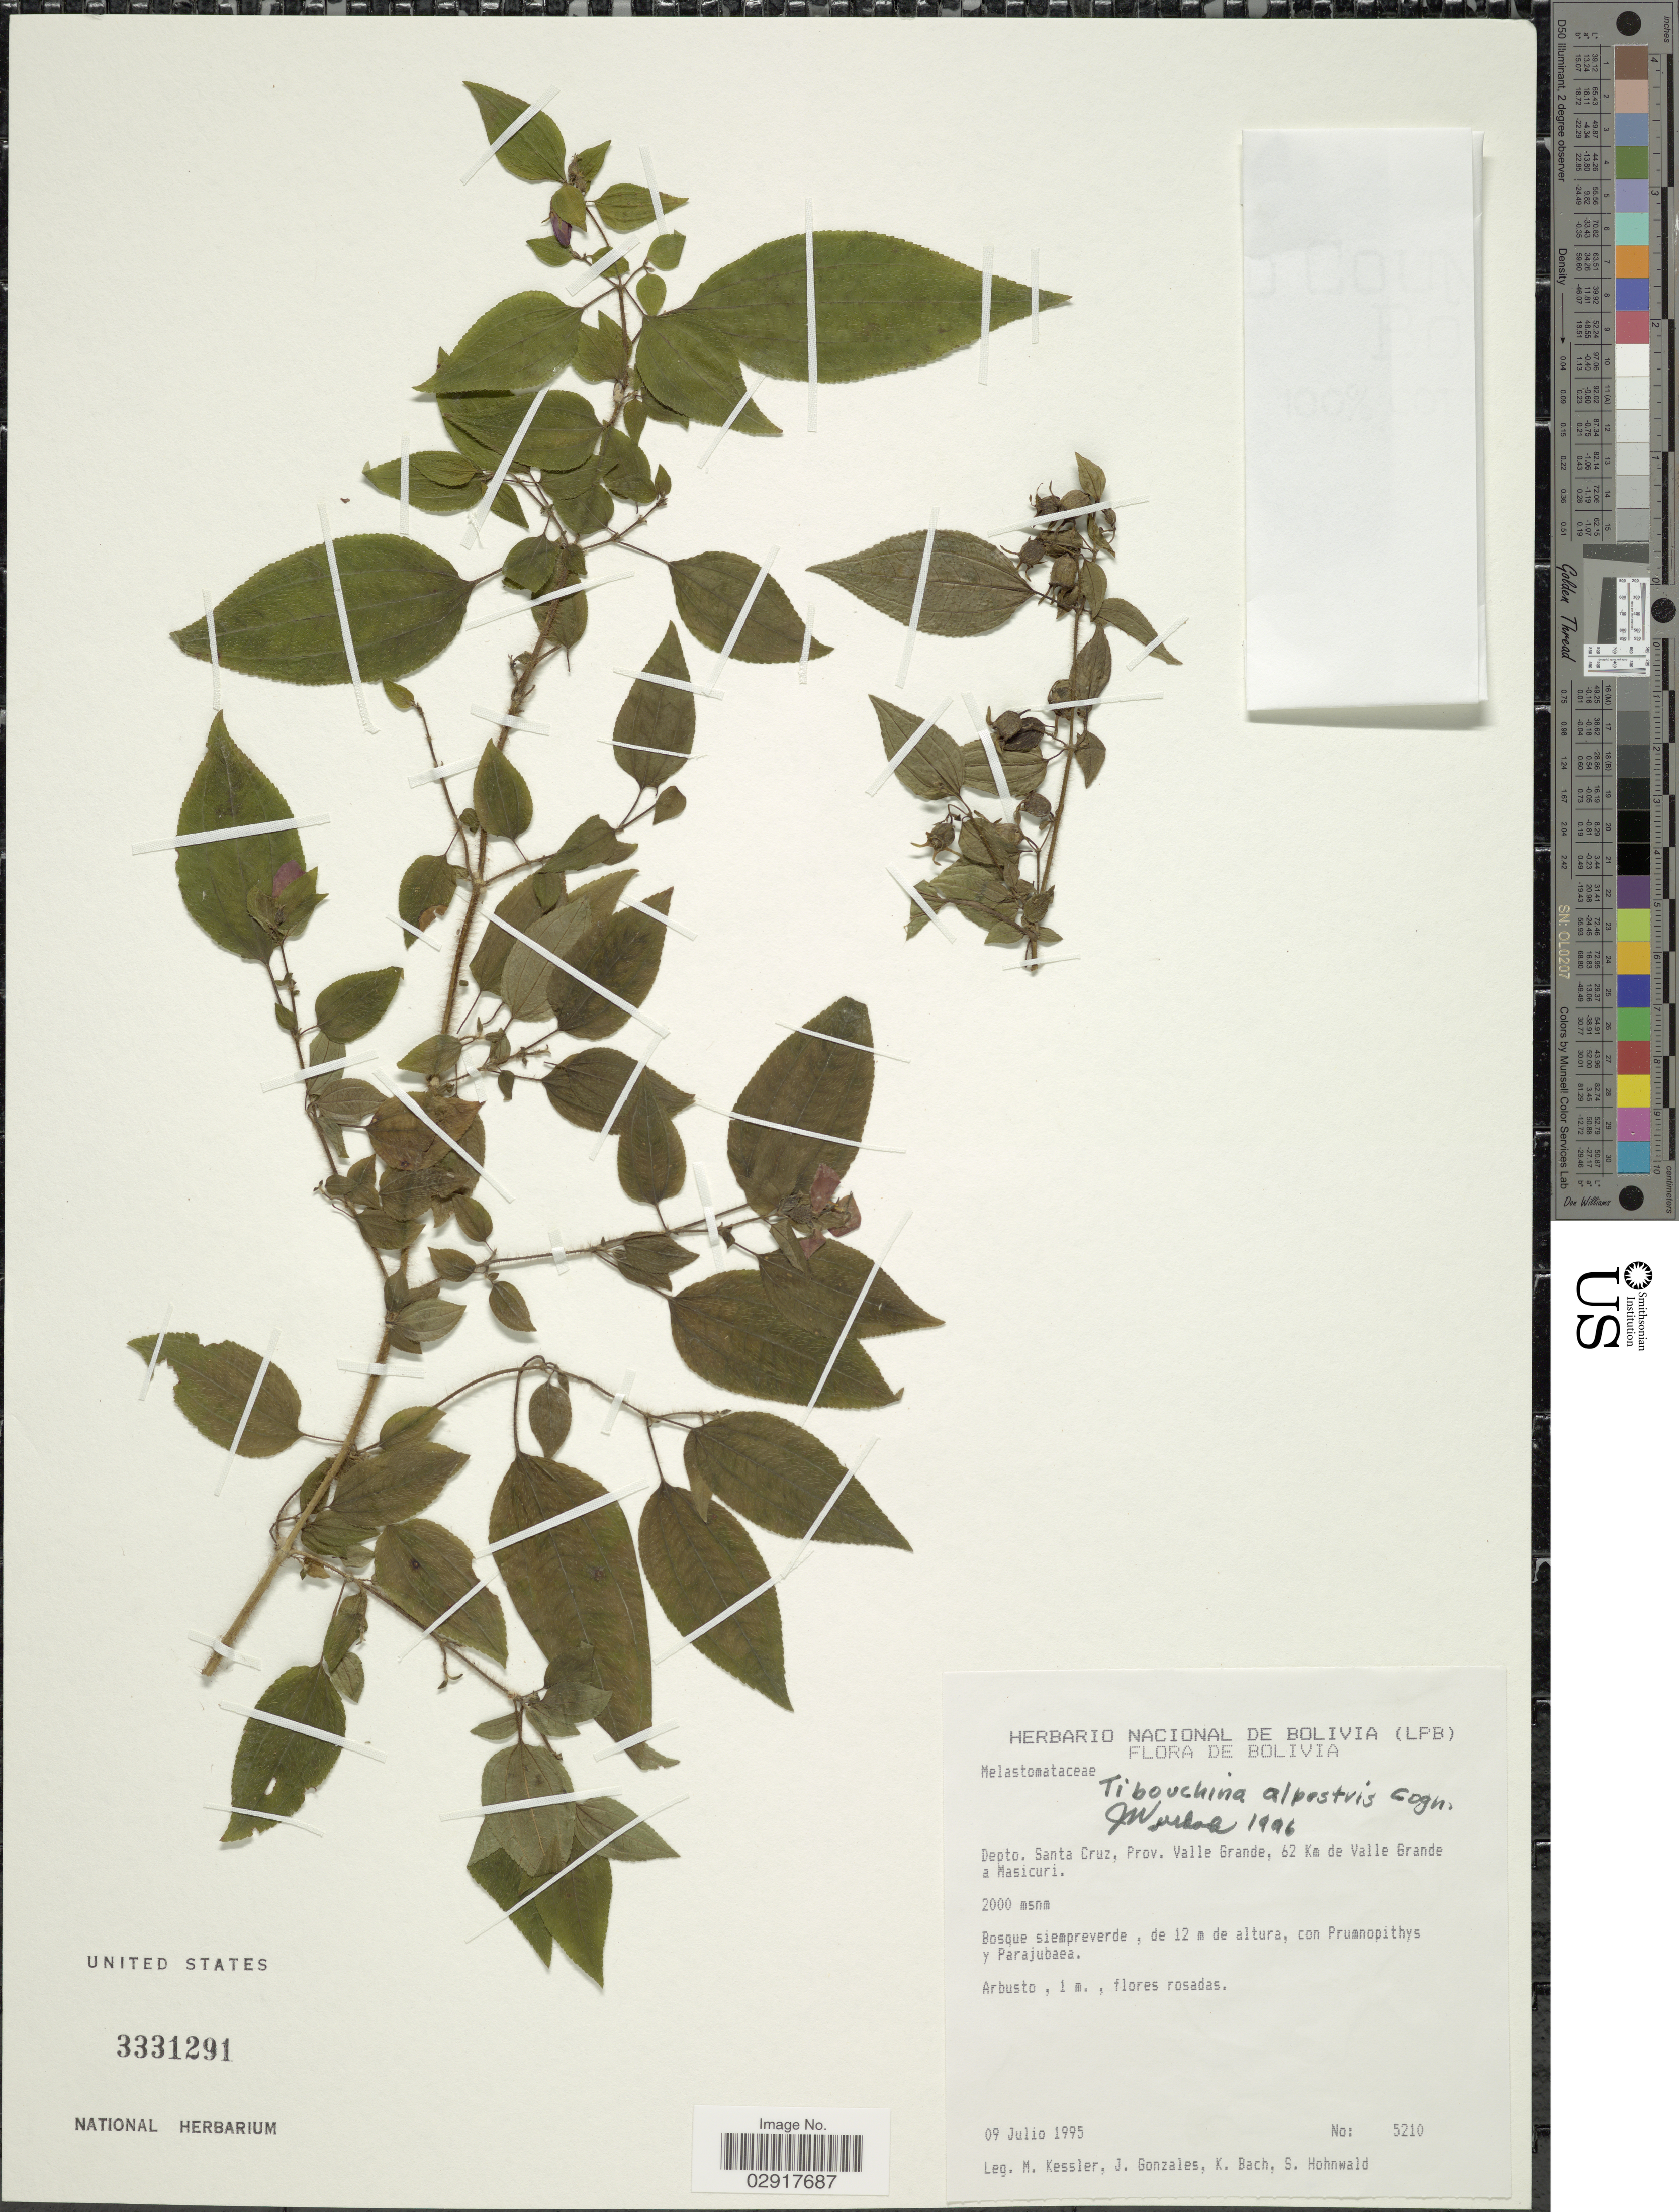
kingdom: Plantae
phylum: Tracheophyta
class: Magnoliopsida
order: Myrtales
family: Melastomataceae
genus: Chaetogastra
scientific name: Chaetogastra brachyphylla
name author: (Gleason) P.J.F. Guim. & Michelang.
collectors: M. Kessler, J. Gonzales, K. Bach & S. Hohnwald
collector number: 5210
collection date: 1995-07-09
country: Bolivia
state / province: Santa Cruz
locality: Depto. Santa Cruz, Prov. Valle Grande, 62 Km de Valle Grande a Masicuri.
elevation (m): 2000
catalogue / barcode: US 3331291